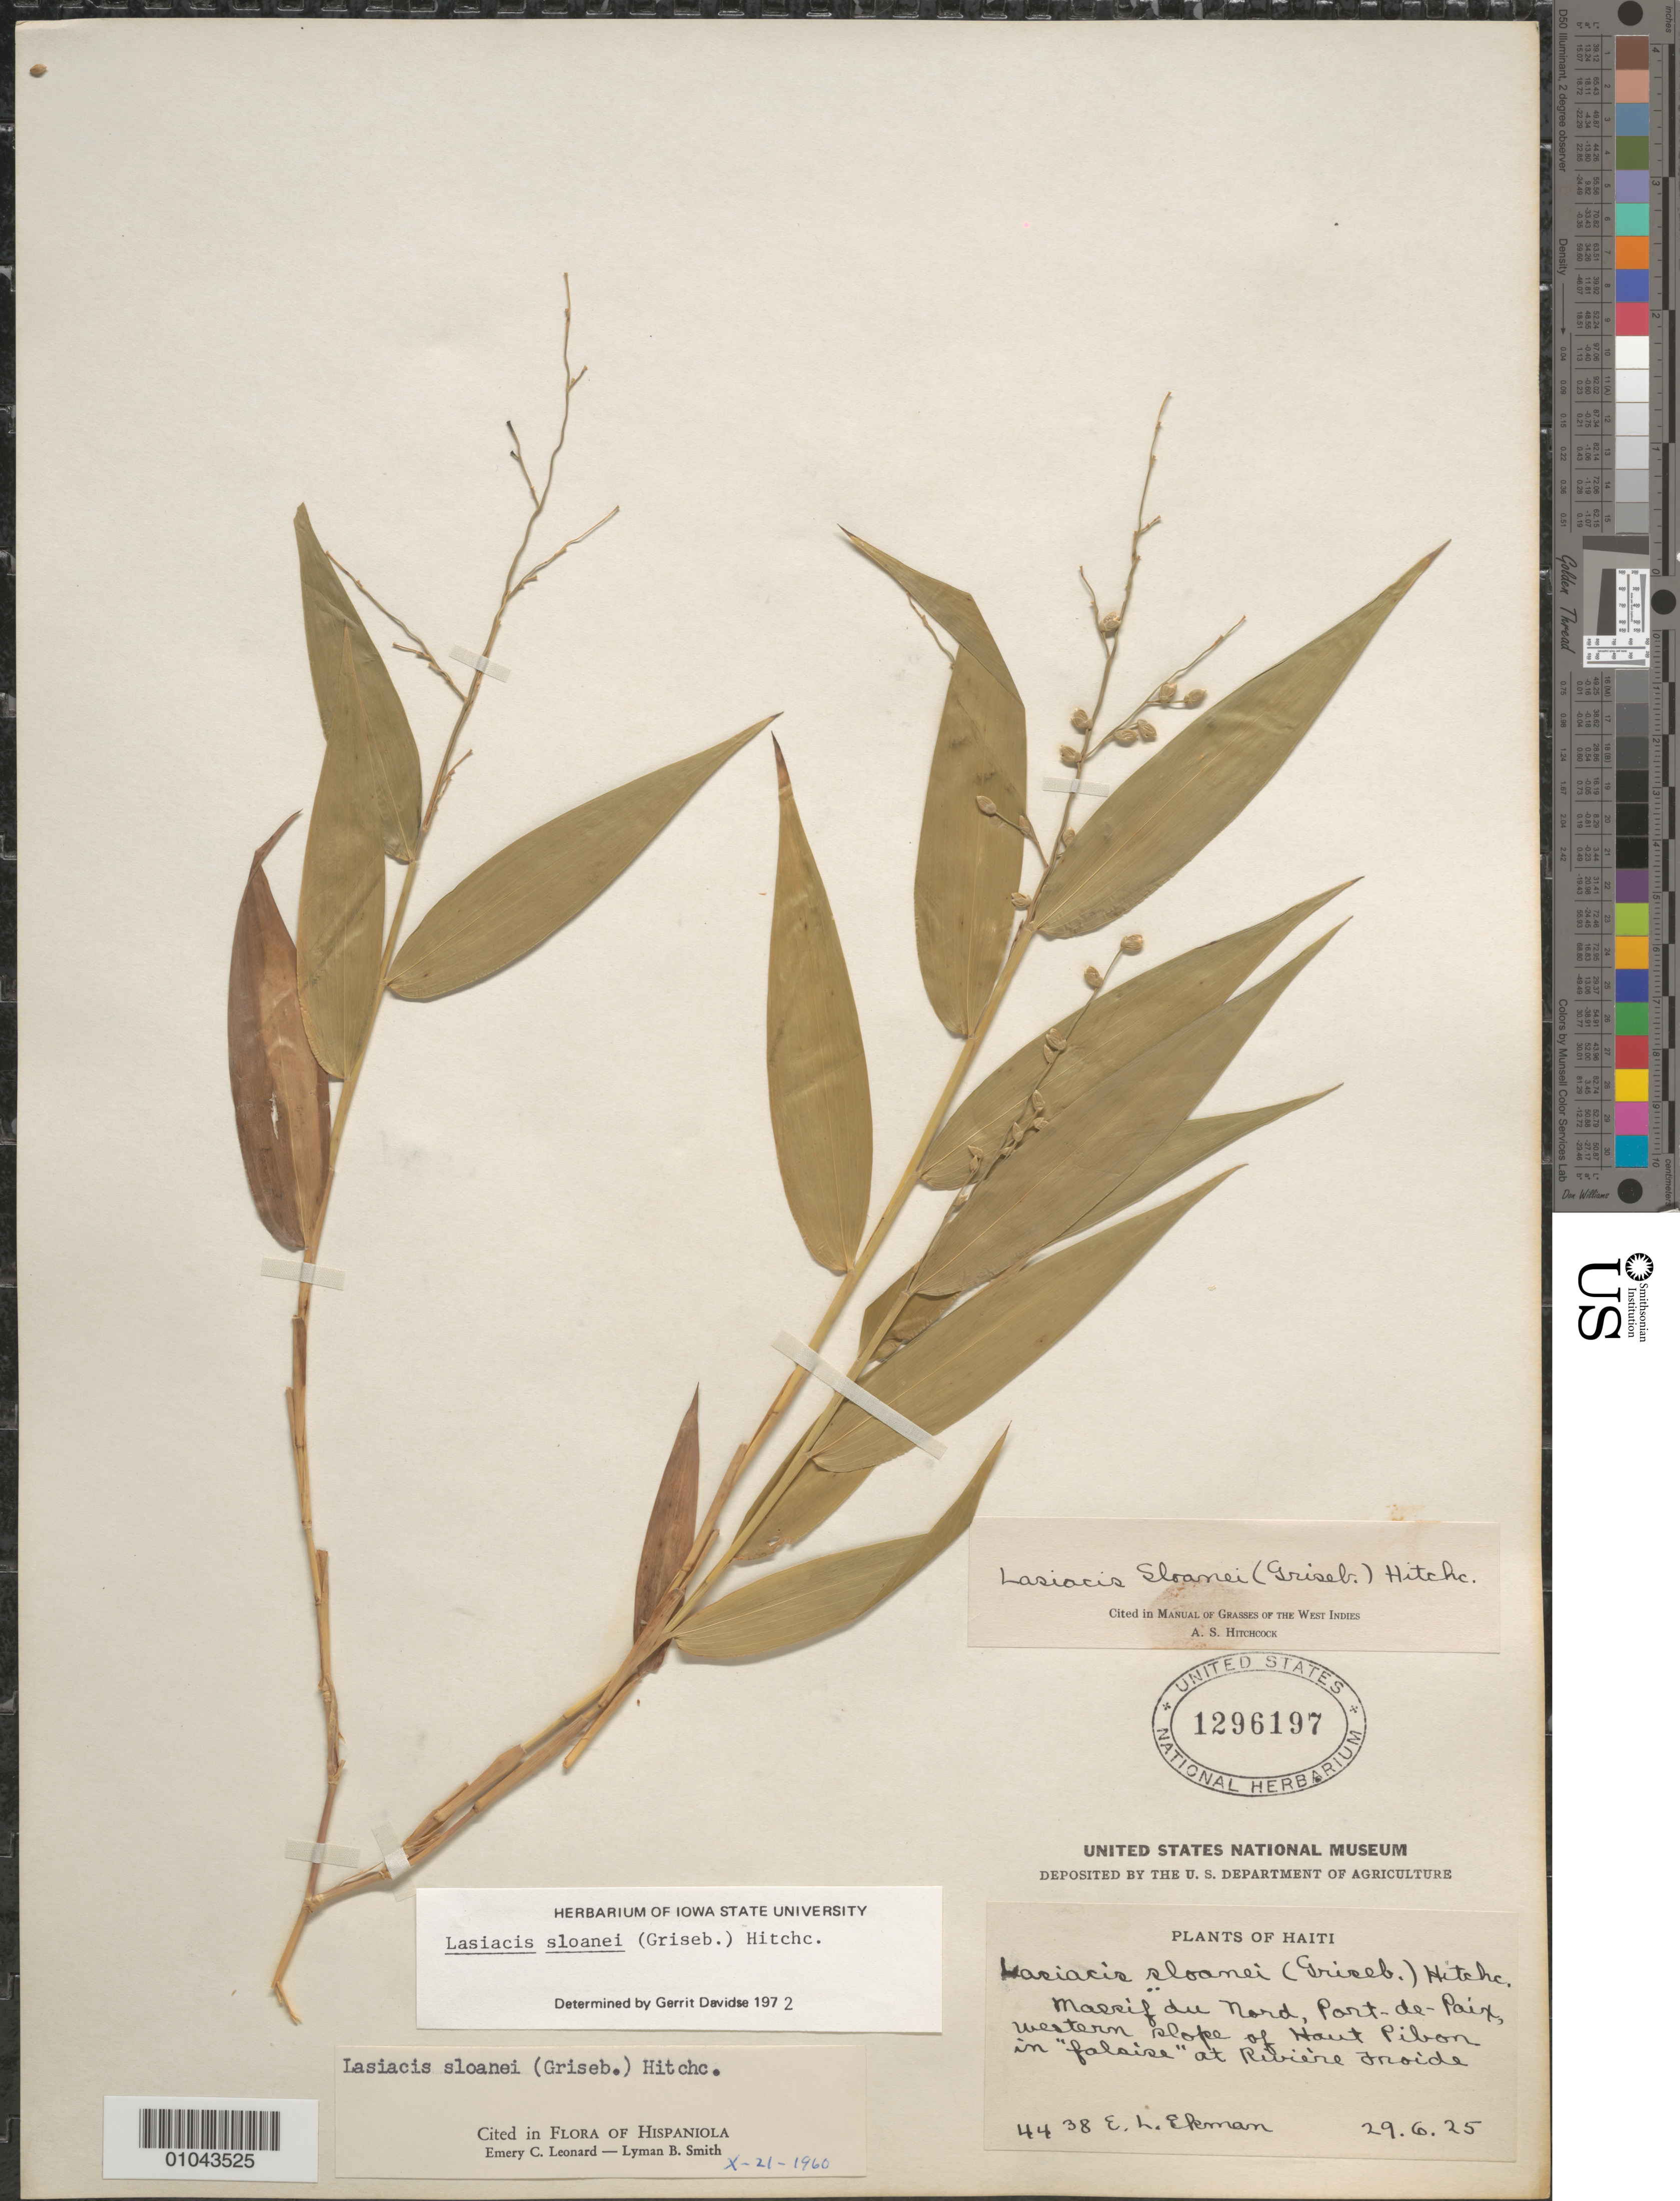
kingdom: Plantae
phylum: Tracheophyta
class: Liliopsida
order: Poales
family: Poaceae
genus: Lasiacis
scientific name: Lasiacis sloanei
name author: (Griseb.) Hitchc.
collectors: E. L. Ekman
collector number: H 4438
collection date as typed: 29 Jun 1925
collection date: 1925-06-29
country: Haiti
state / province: Nord-Óuest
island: Hispaniola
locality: Massif du Nord, Port-de-Paix, western slope of Haut Pibon in "falaise" at Riviere Froide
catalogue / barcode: US 1296197